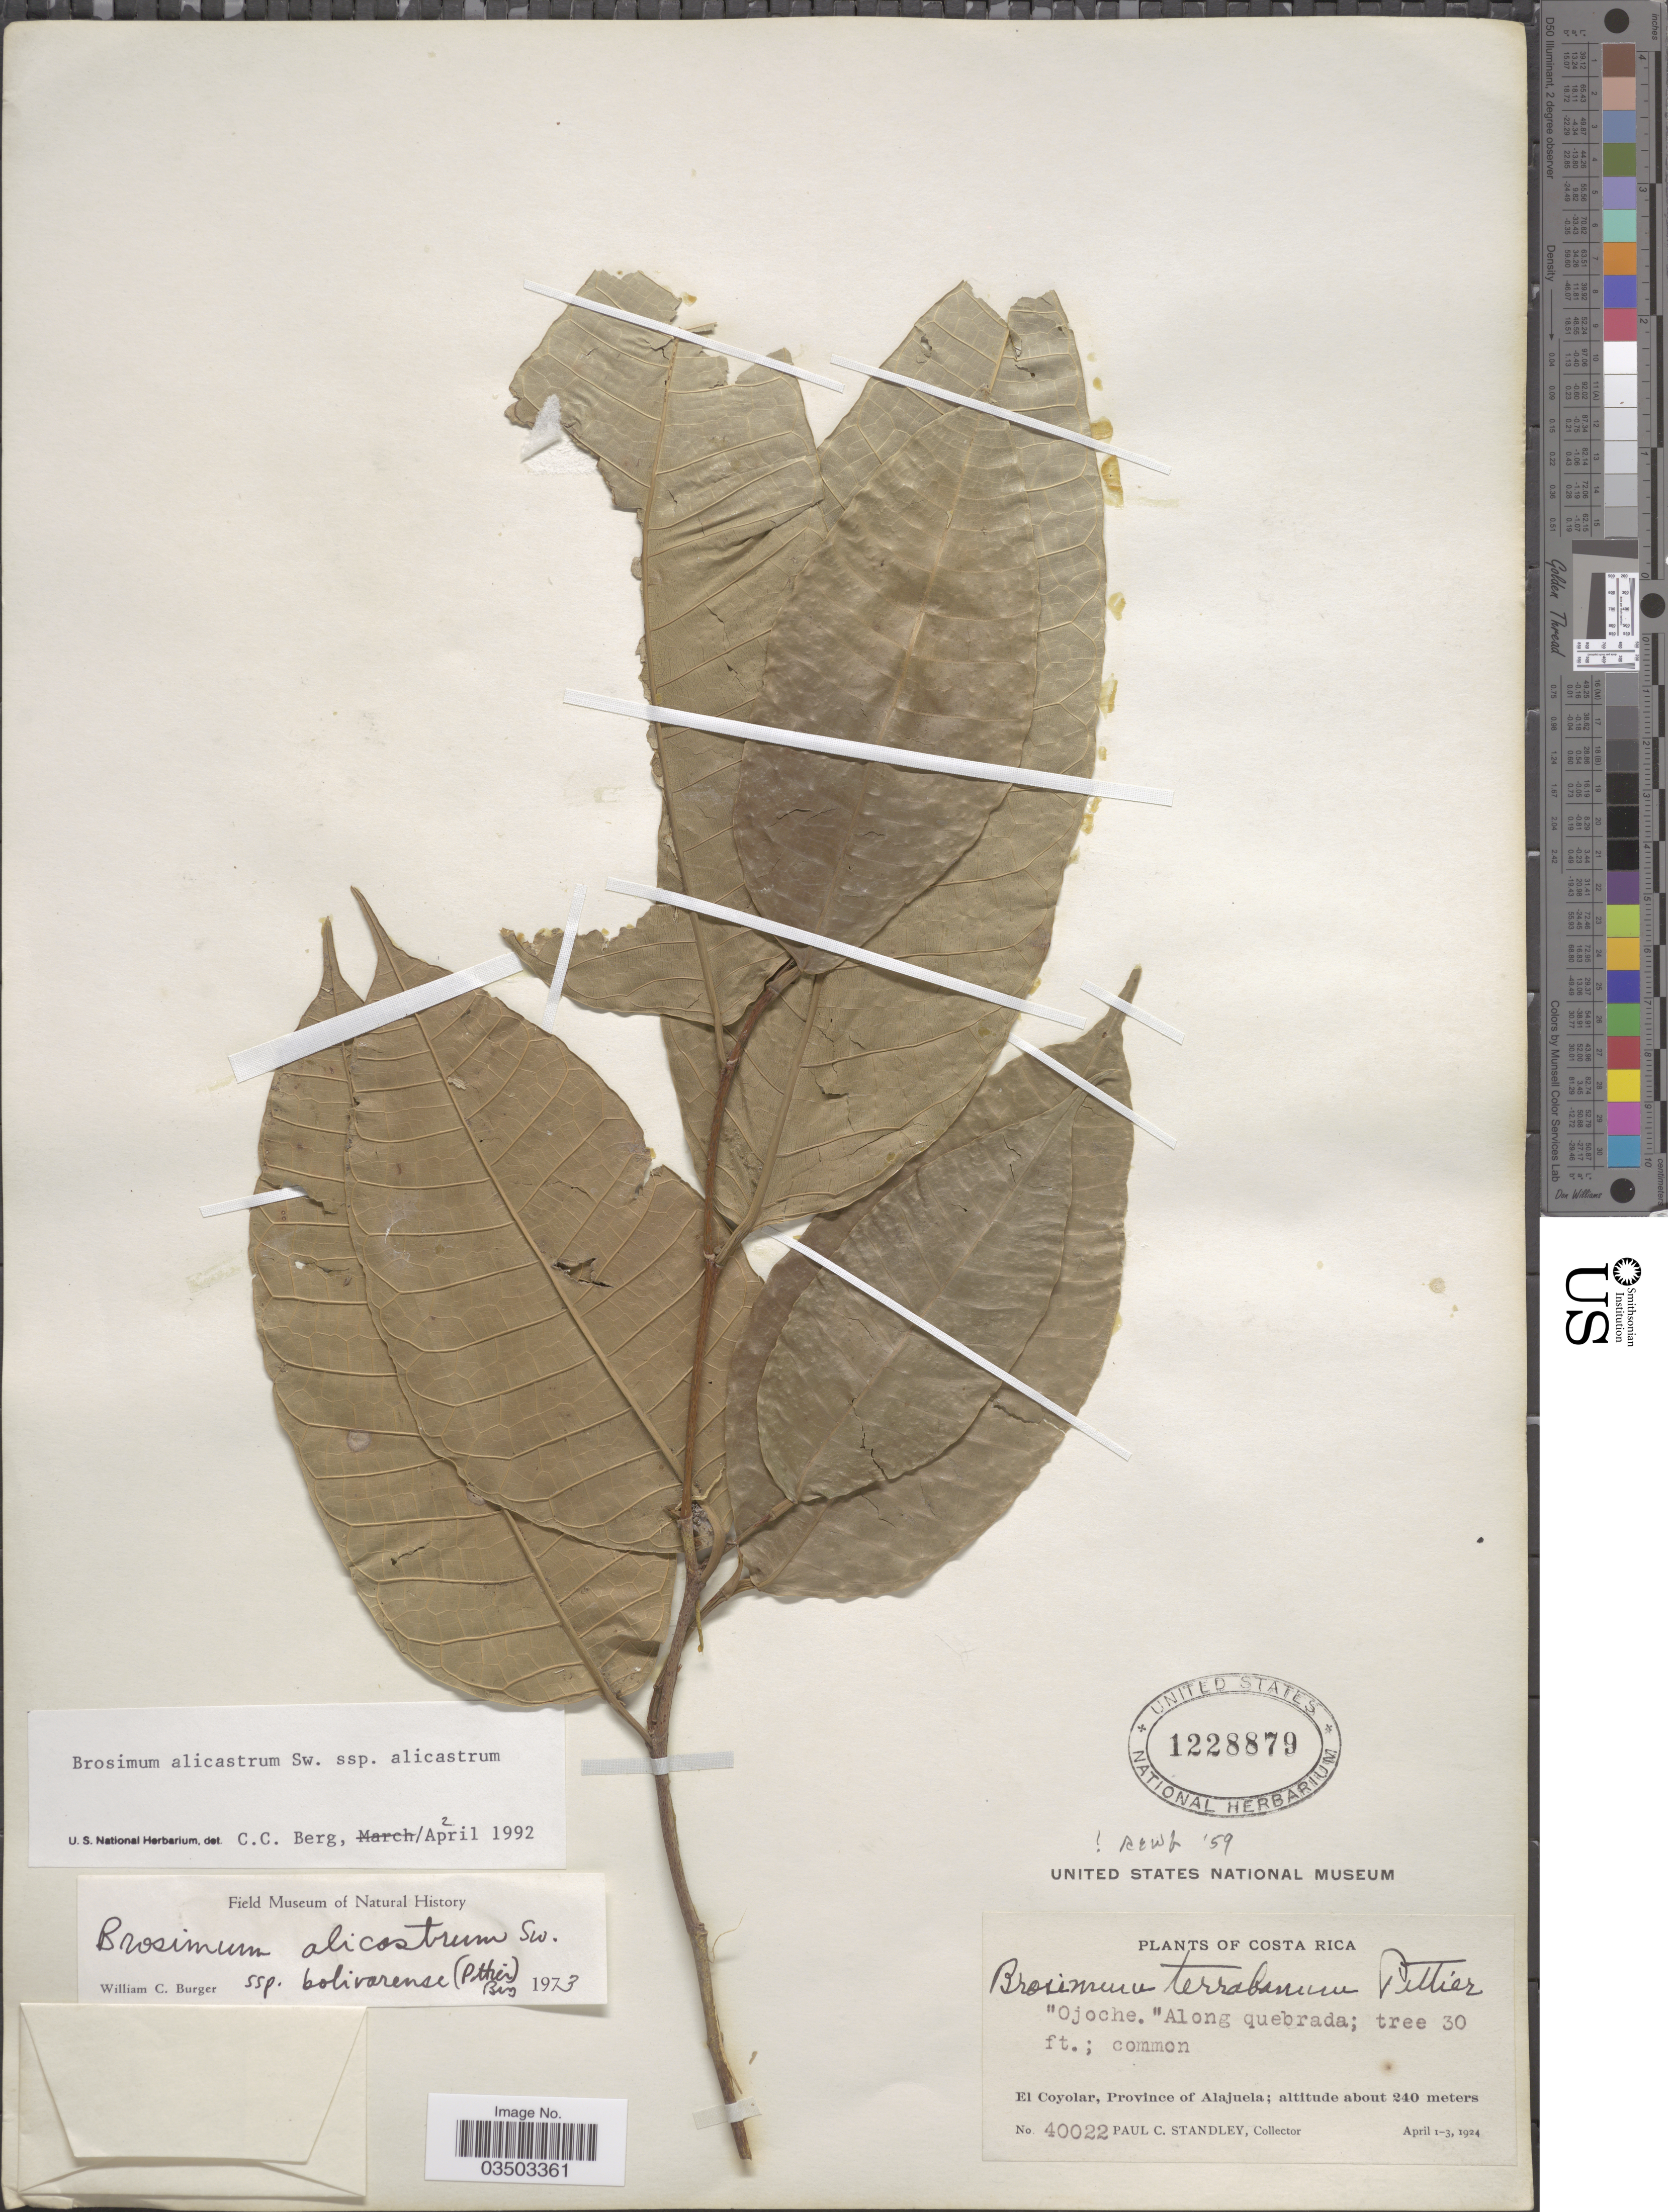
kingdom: Plantae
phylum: Tracheophyta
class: Magnoliopsida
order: Rosales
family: Moraceae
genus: Brosimum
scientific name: Brosimum alicastrum subsp. alicastrum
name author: Sw.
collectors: P. C. Standley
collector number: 40022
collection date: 1924-04-01/1924-04-03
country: Costa Rica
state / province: Alajuela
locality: El Coyolar.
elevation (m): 240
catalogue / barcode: US 1228879